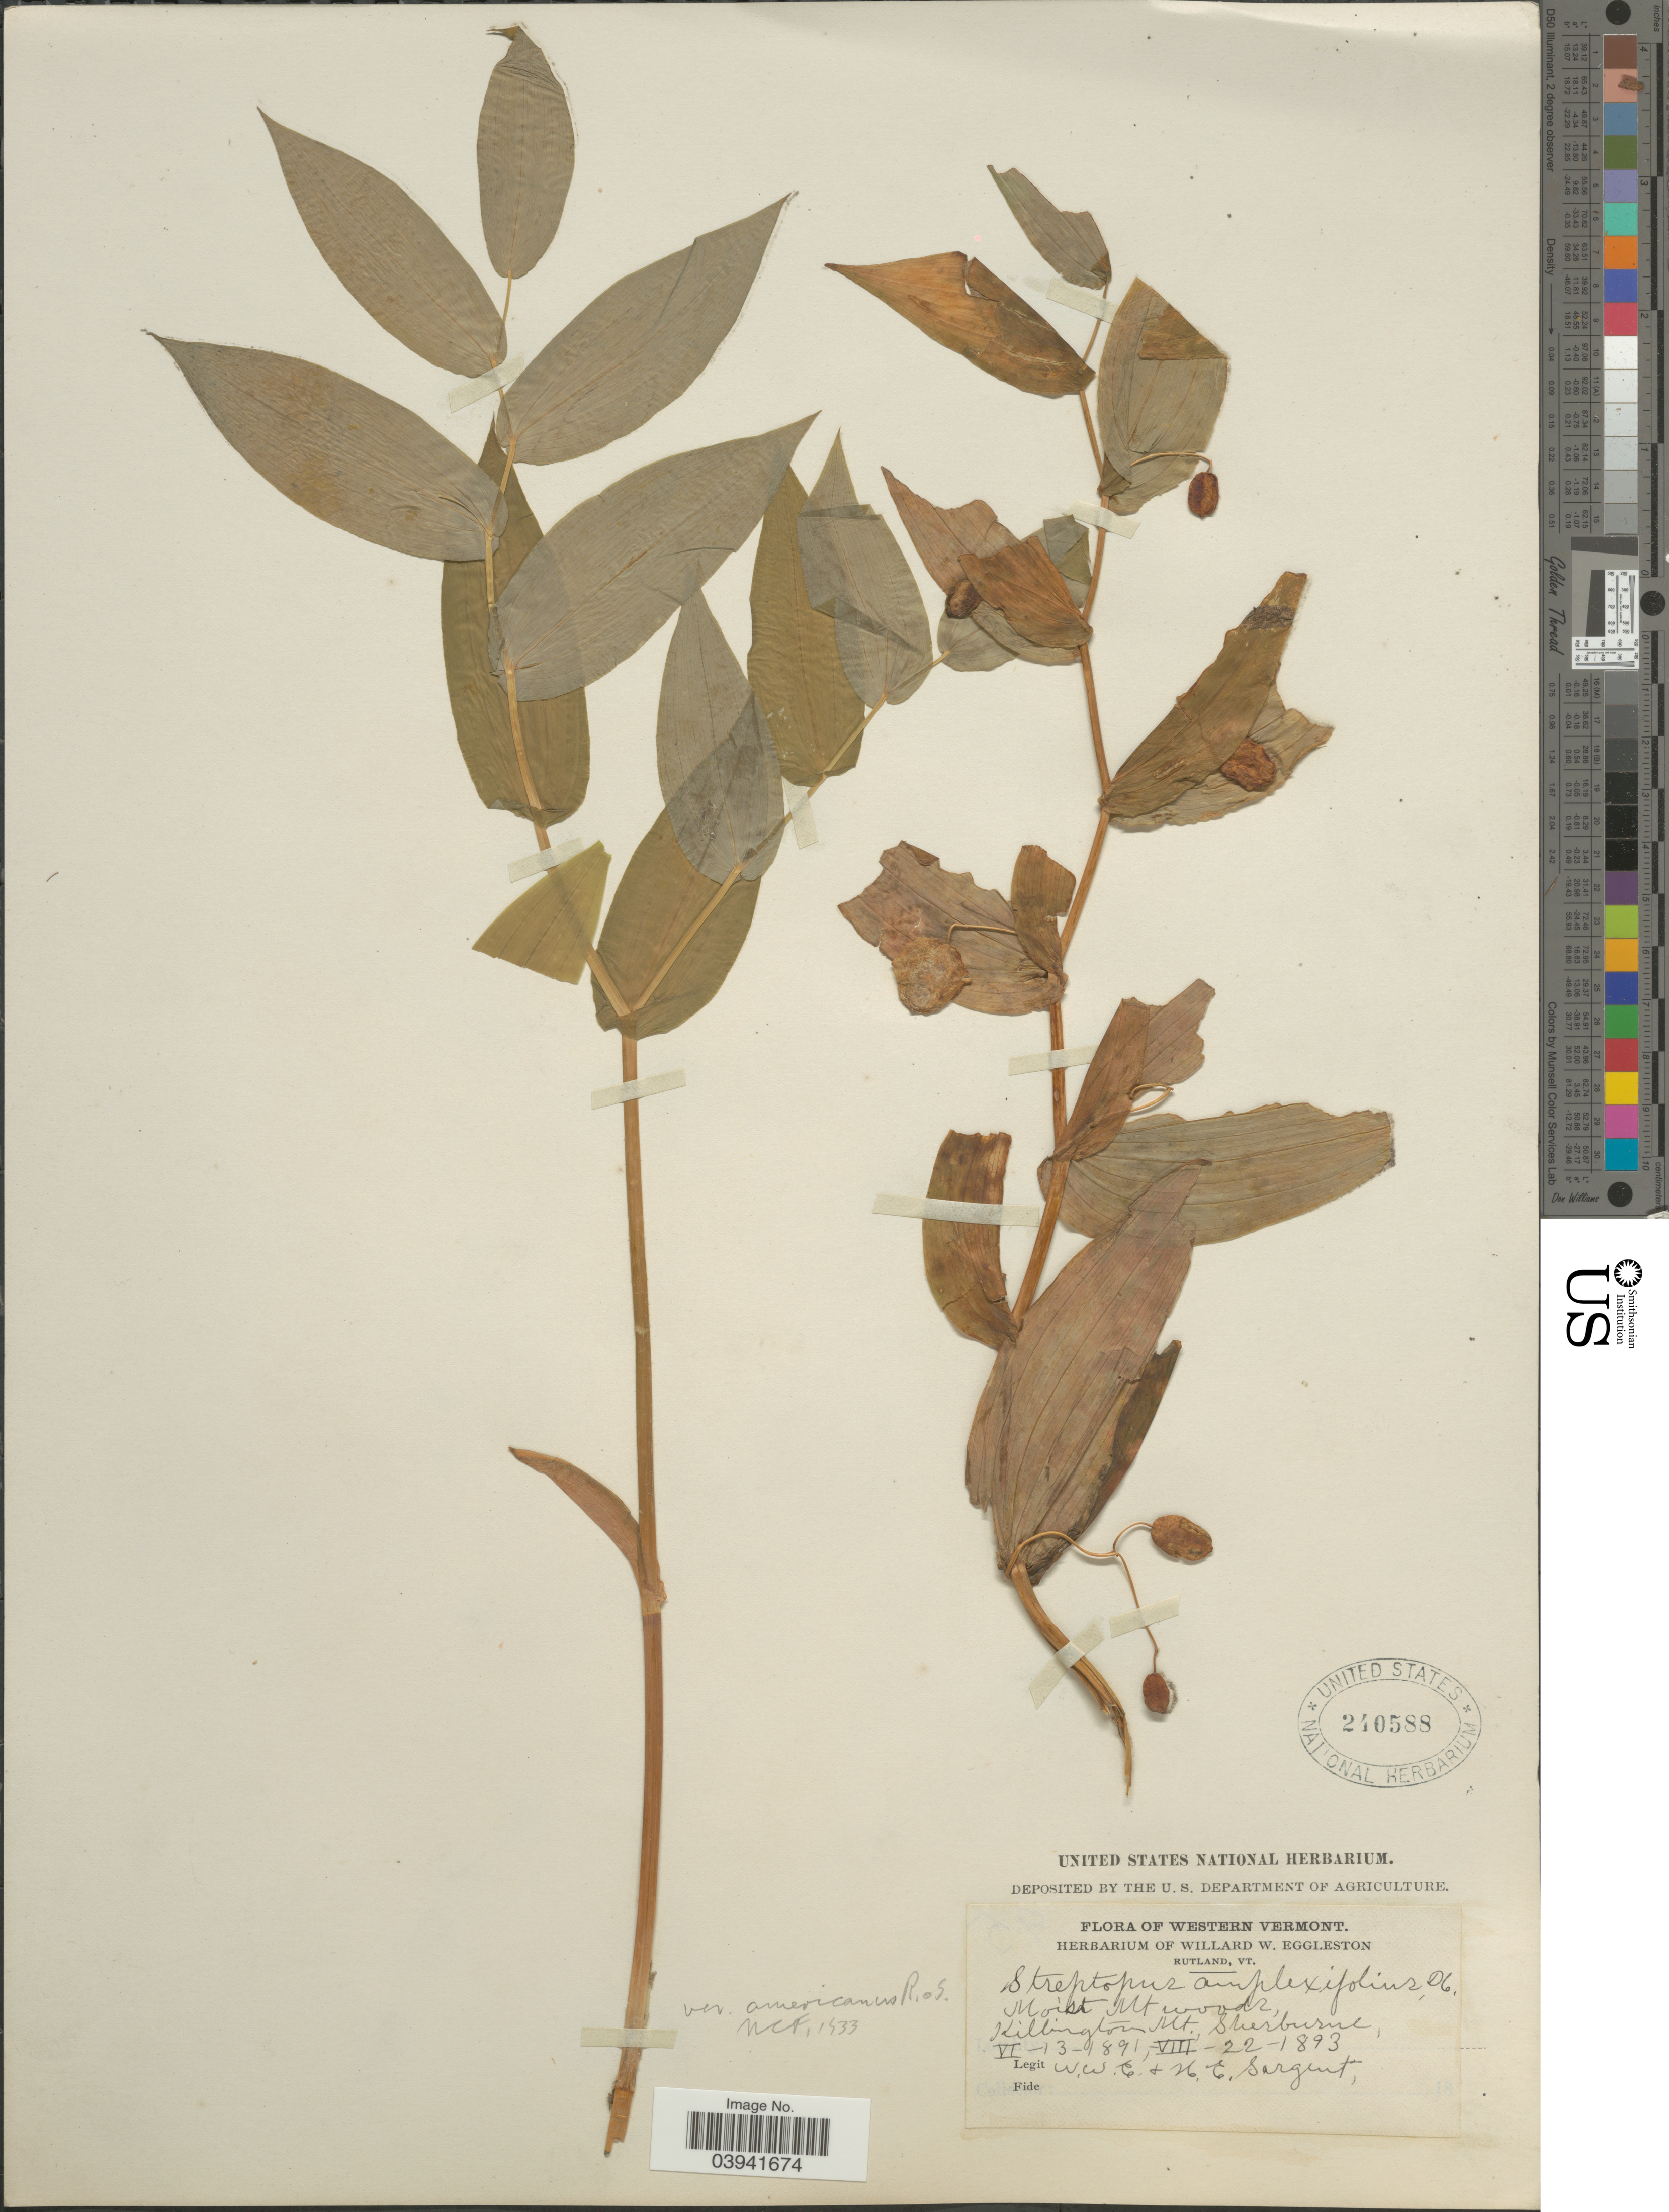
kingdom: Plantae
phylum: Tracheophyta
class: Liliopsida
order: Liliales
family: Liliaceae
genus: Streptopus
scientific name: Streptopus amplexifolius var. americanus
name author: Schult. & Schult. f.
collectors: W. W. Eggleston & H. Sargent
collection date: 1891-06-13/1893-08-22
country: United States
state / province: Vermont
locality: Western Vermont. Moist Mt woods, Killington Mt. Sherburne.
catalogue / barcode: US 240588